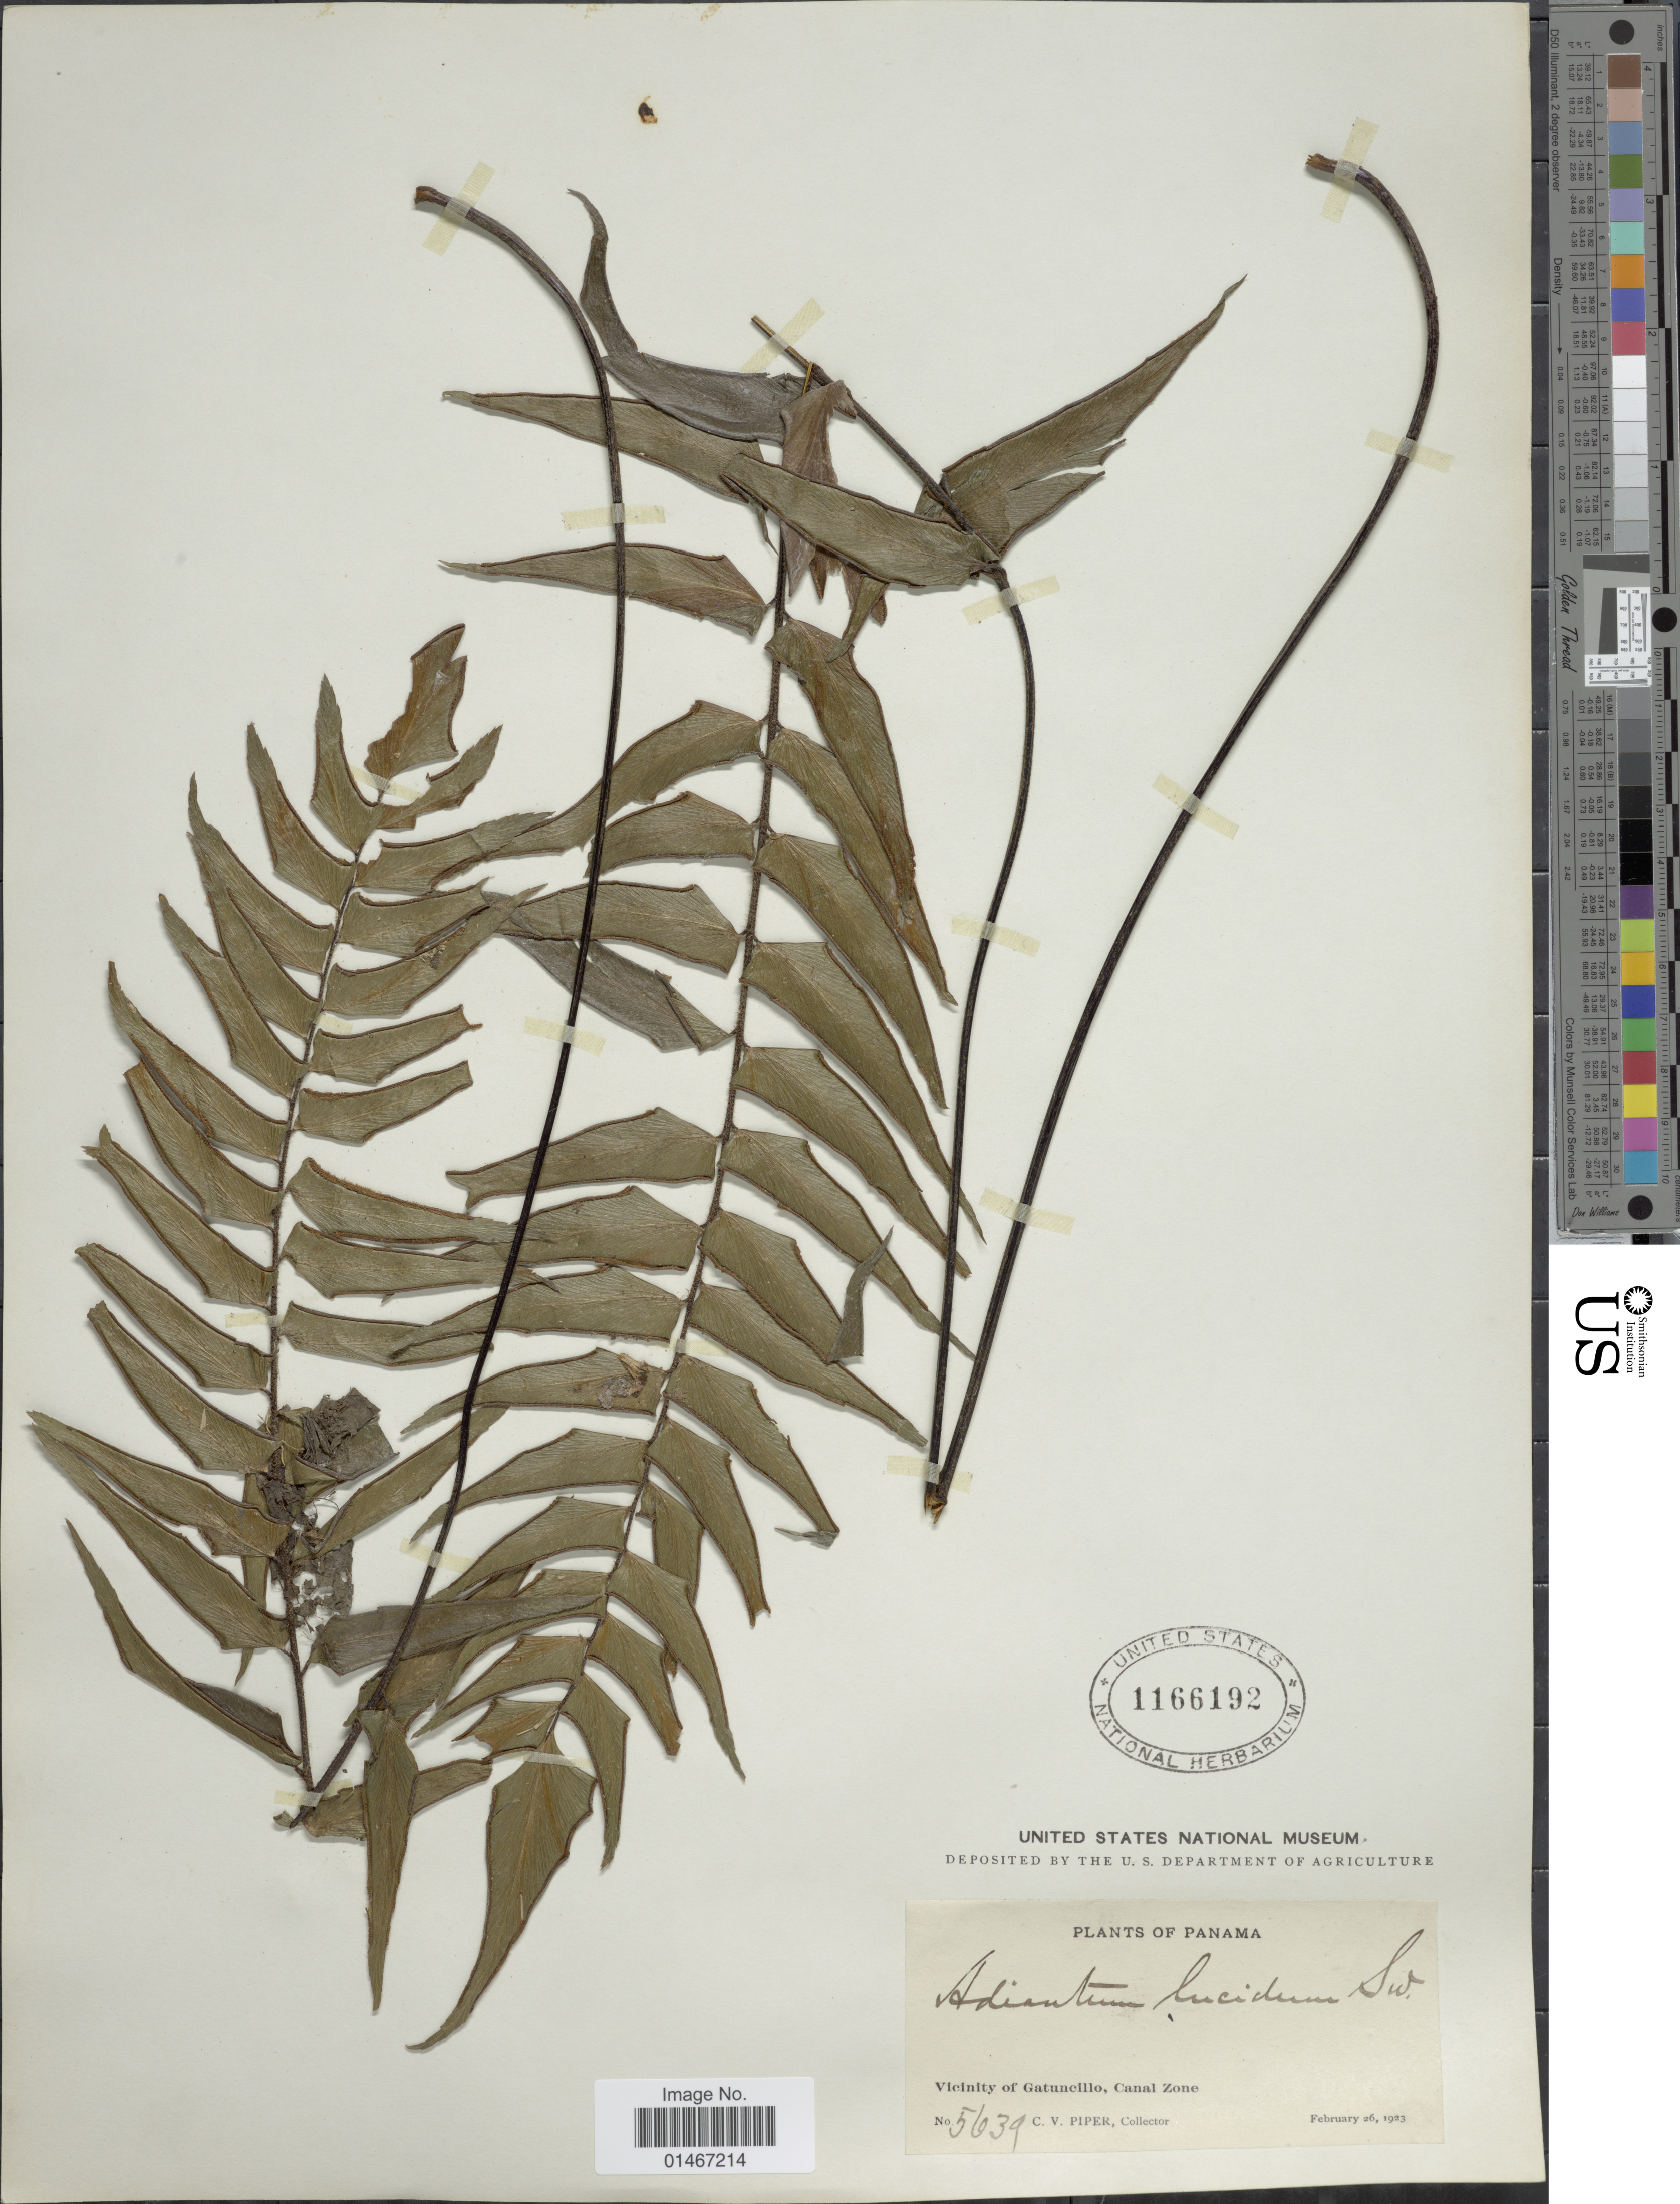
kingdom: Plantae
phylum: Tracheophyta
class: Polypodiopsida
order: Polypodiales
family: Pteridaceae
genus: Adiantum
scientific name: Adiantum lucidum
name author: (Cav.) Sw.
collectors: C. V. Piper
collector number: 5639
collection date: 1923-02-26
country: Panama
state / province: Colón / Panamá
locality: Vicinity of Gatuncillo, Canal Zone.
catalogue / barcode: US 1166192